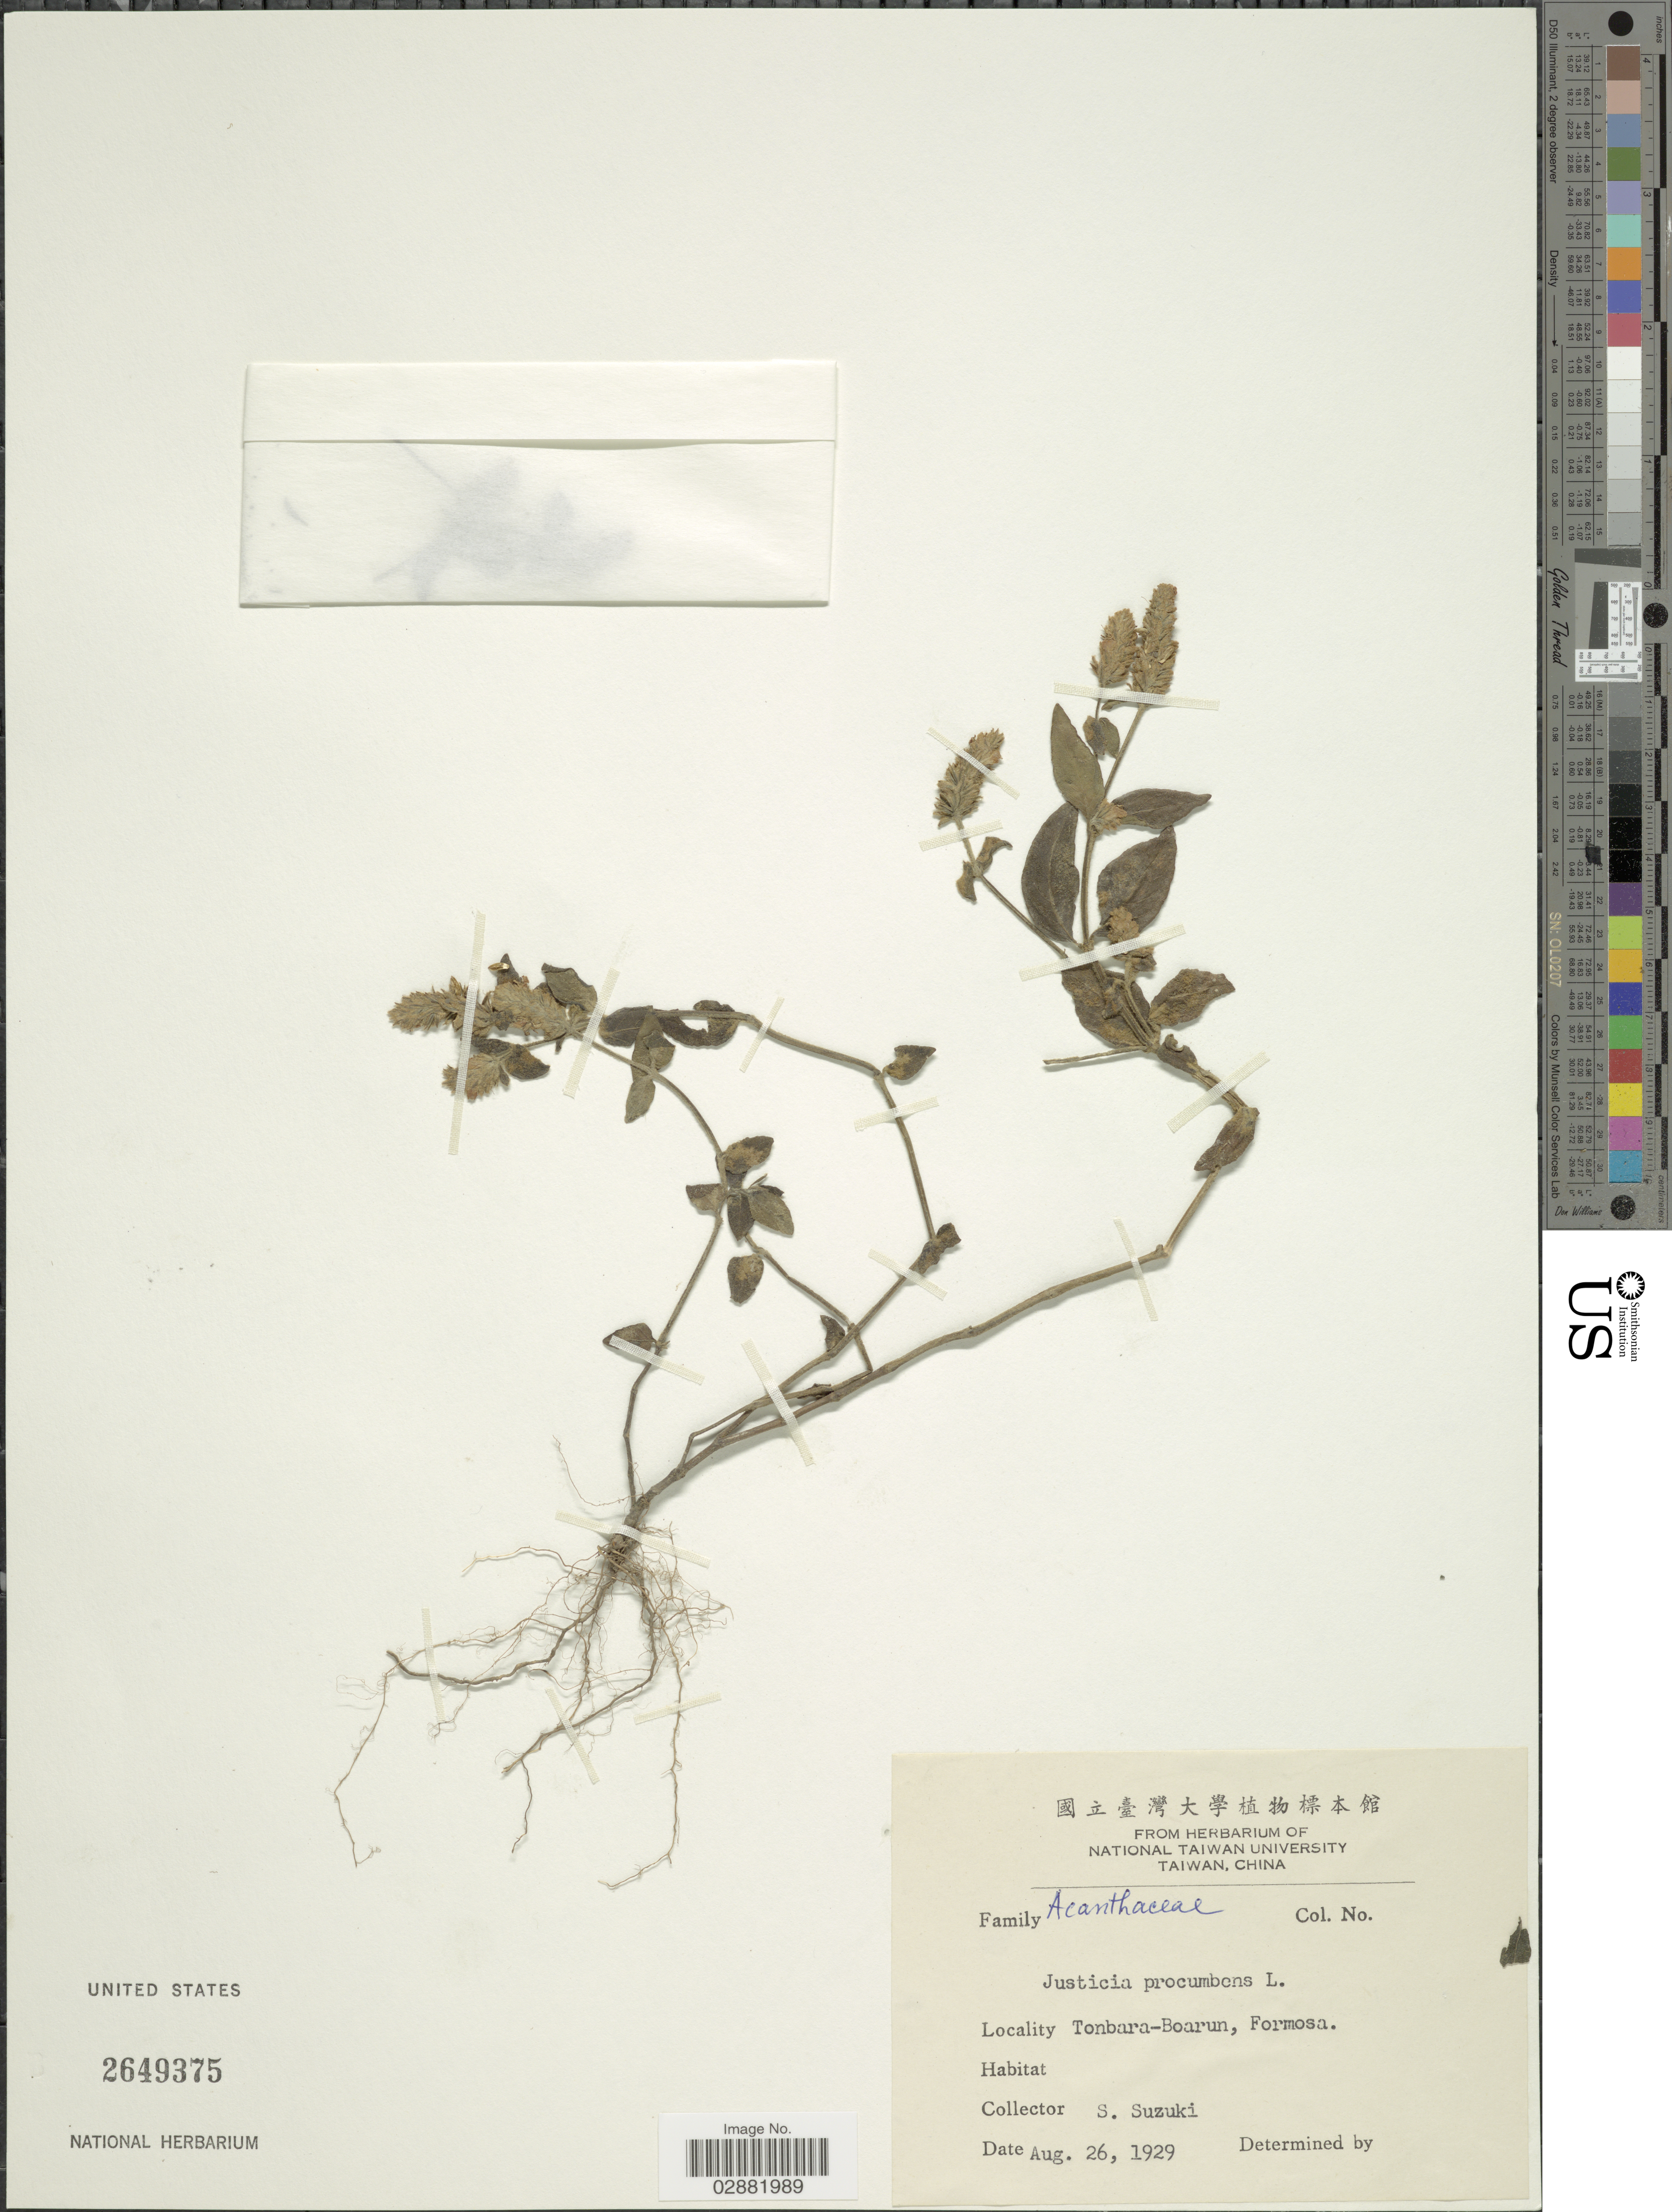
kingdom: Plantae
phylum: Tracheophyta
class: Magnoliopsida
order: Lamiales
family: Acanthaceae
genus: Justicia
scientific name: Justicia procumbens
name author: L.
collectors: S. Suzuki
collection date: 1929-08-26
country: Taiwan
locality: Tonbara-Boarun, Formosa.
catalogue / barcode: US 2649375